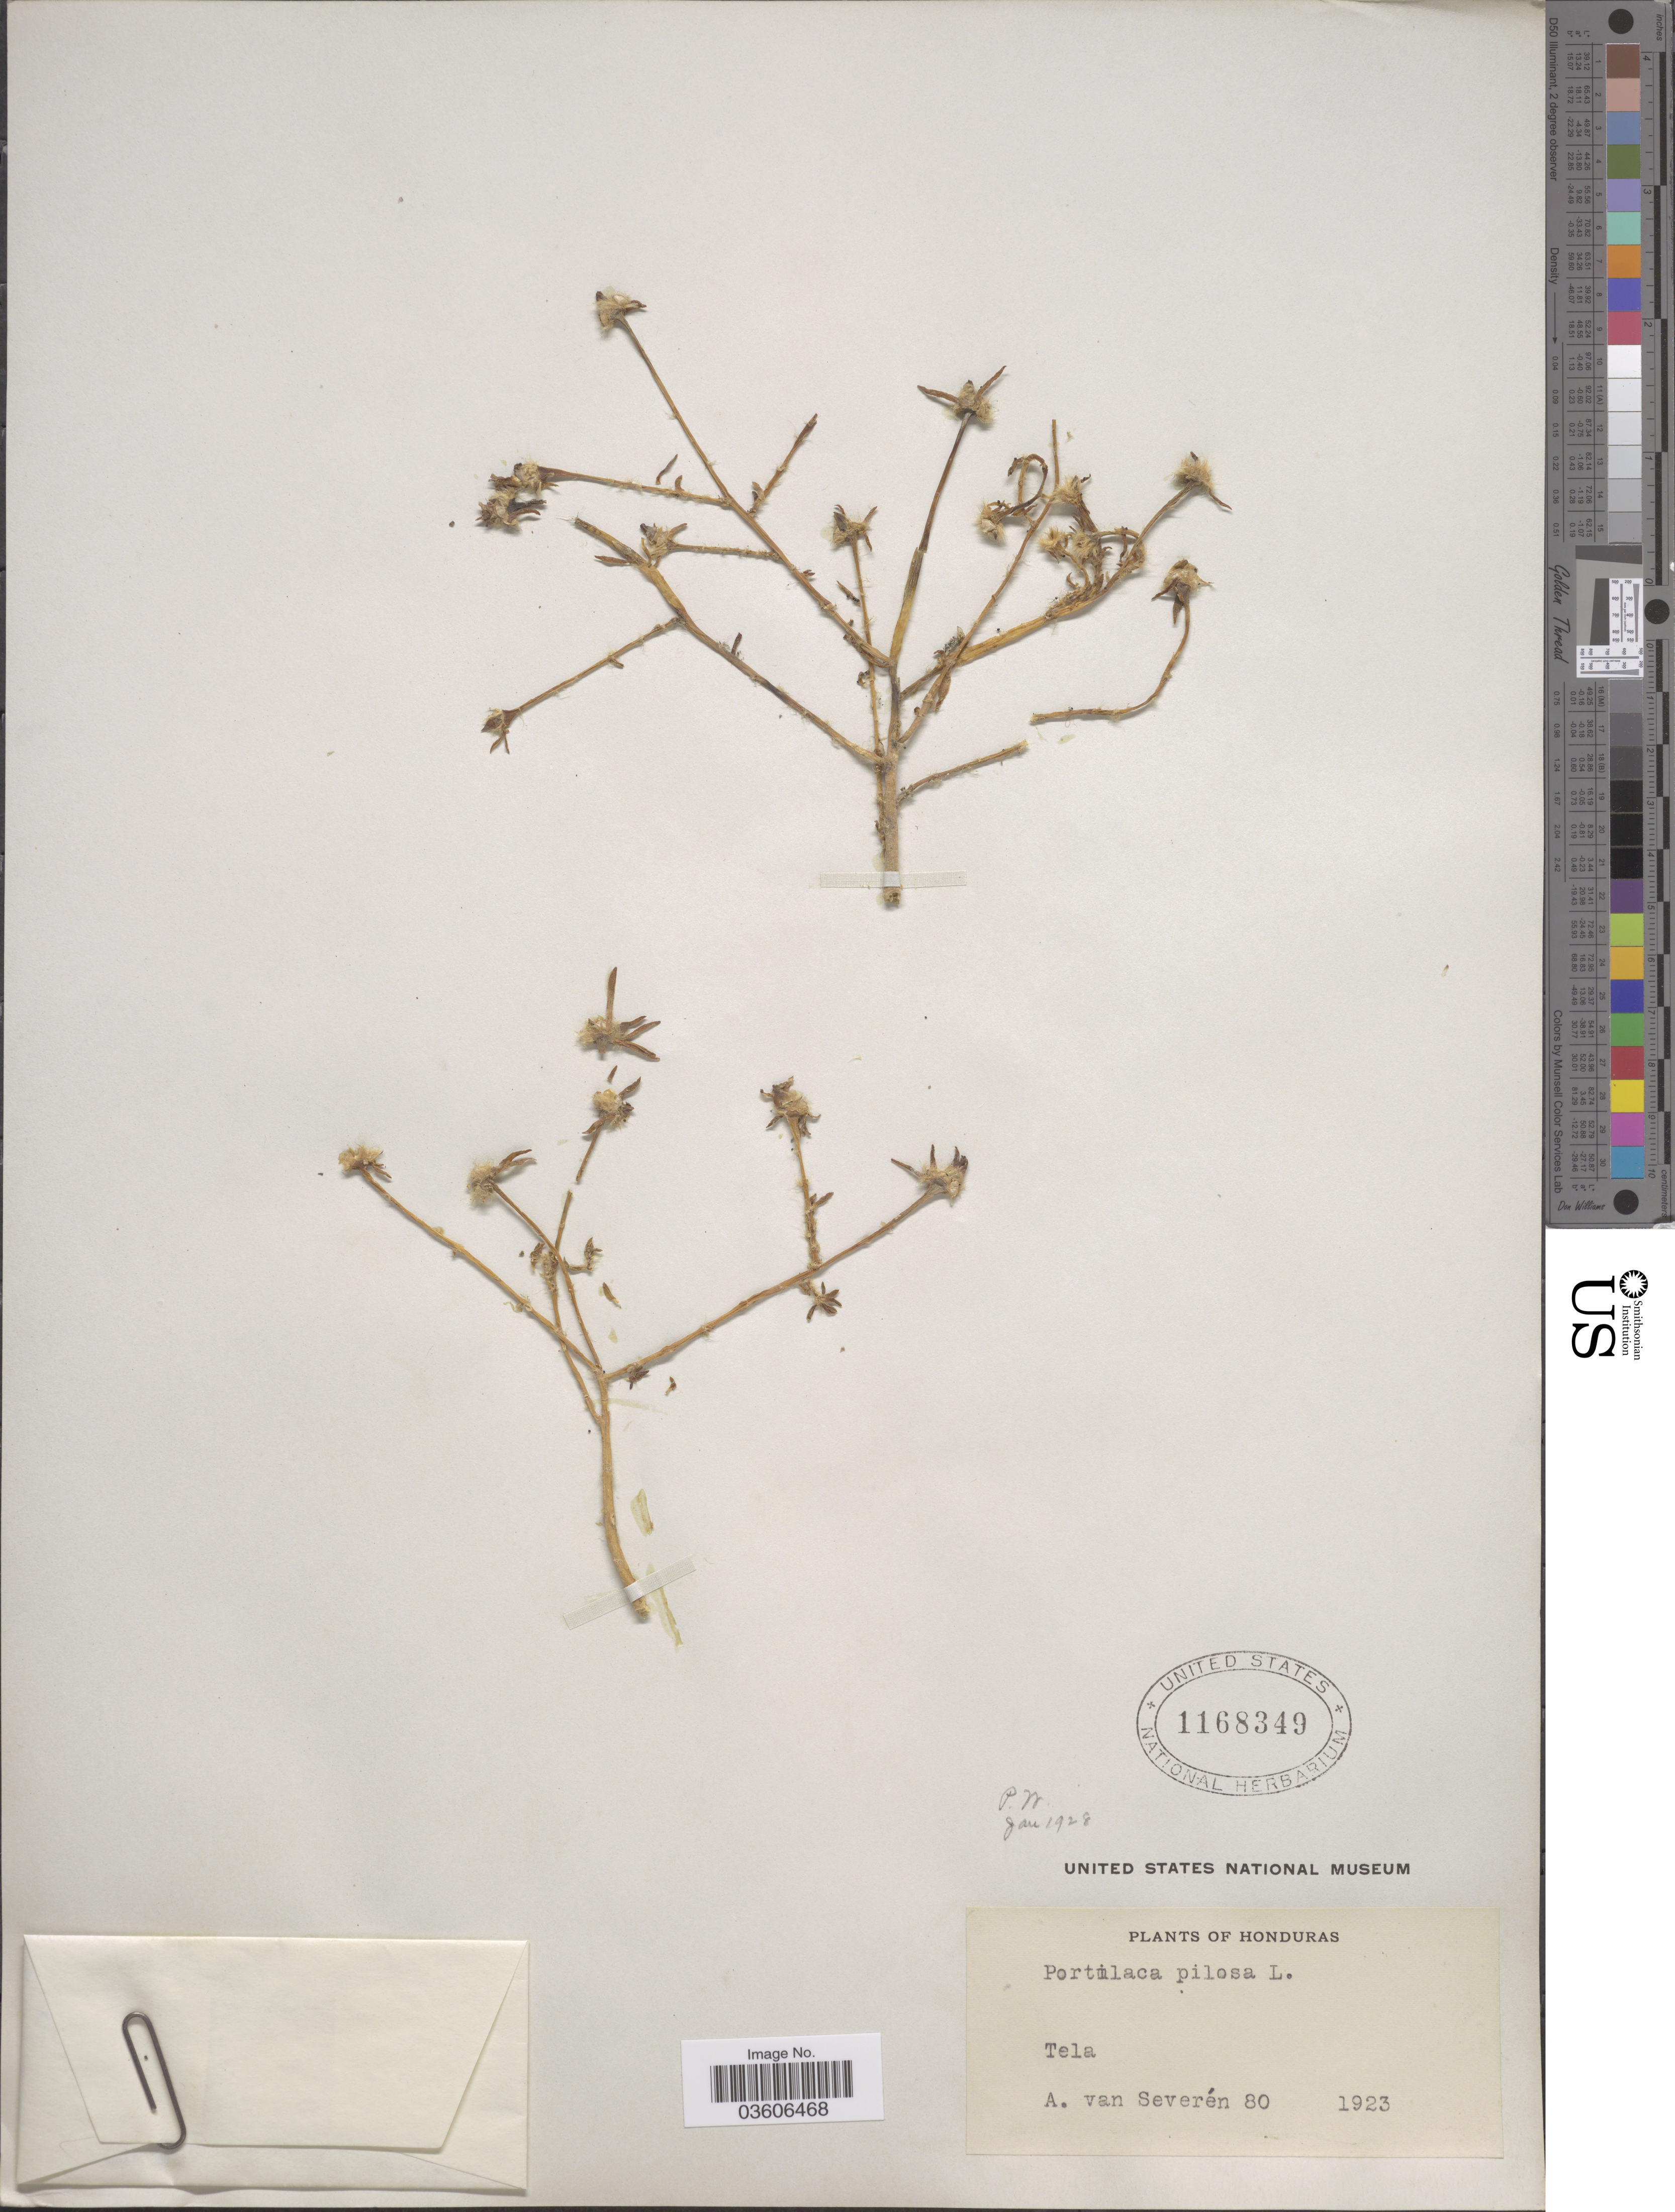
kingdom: Plantae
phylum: Tracheophyta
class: Magnoliopsida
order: Caryophyllales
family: Portulacaceae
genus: Portulaca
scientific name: Portulaca pilosa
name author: L.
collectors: A. Van Severen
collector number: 80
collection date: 1923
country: Honduras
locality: Tela.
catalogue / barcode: US 1168349